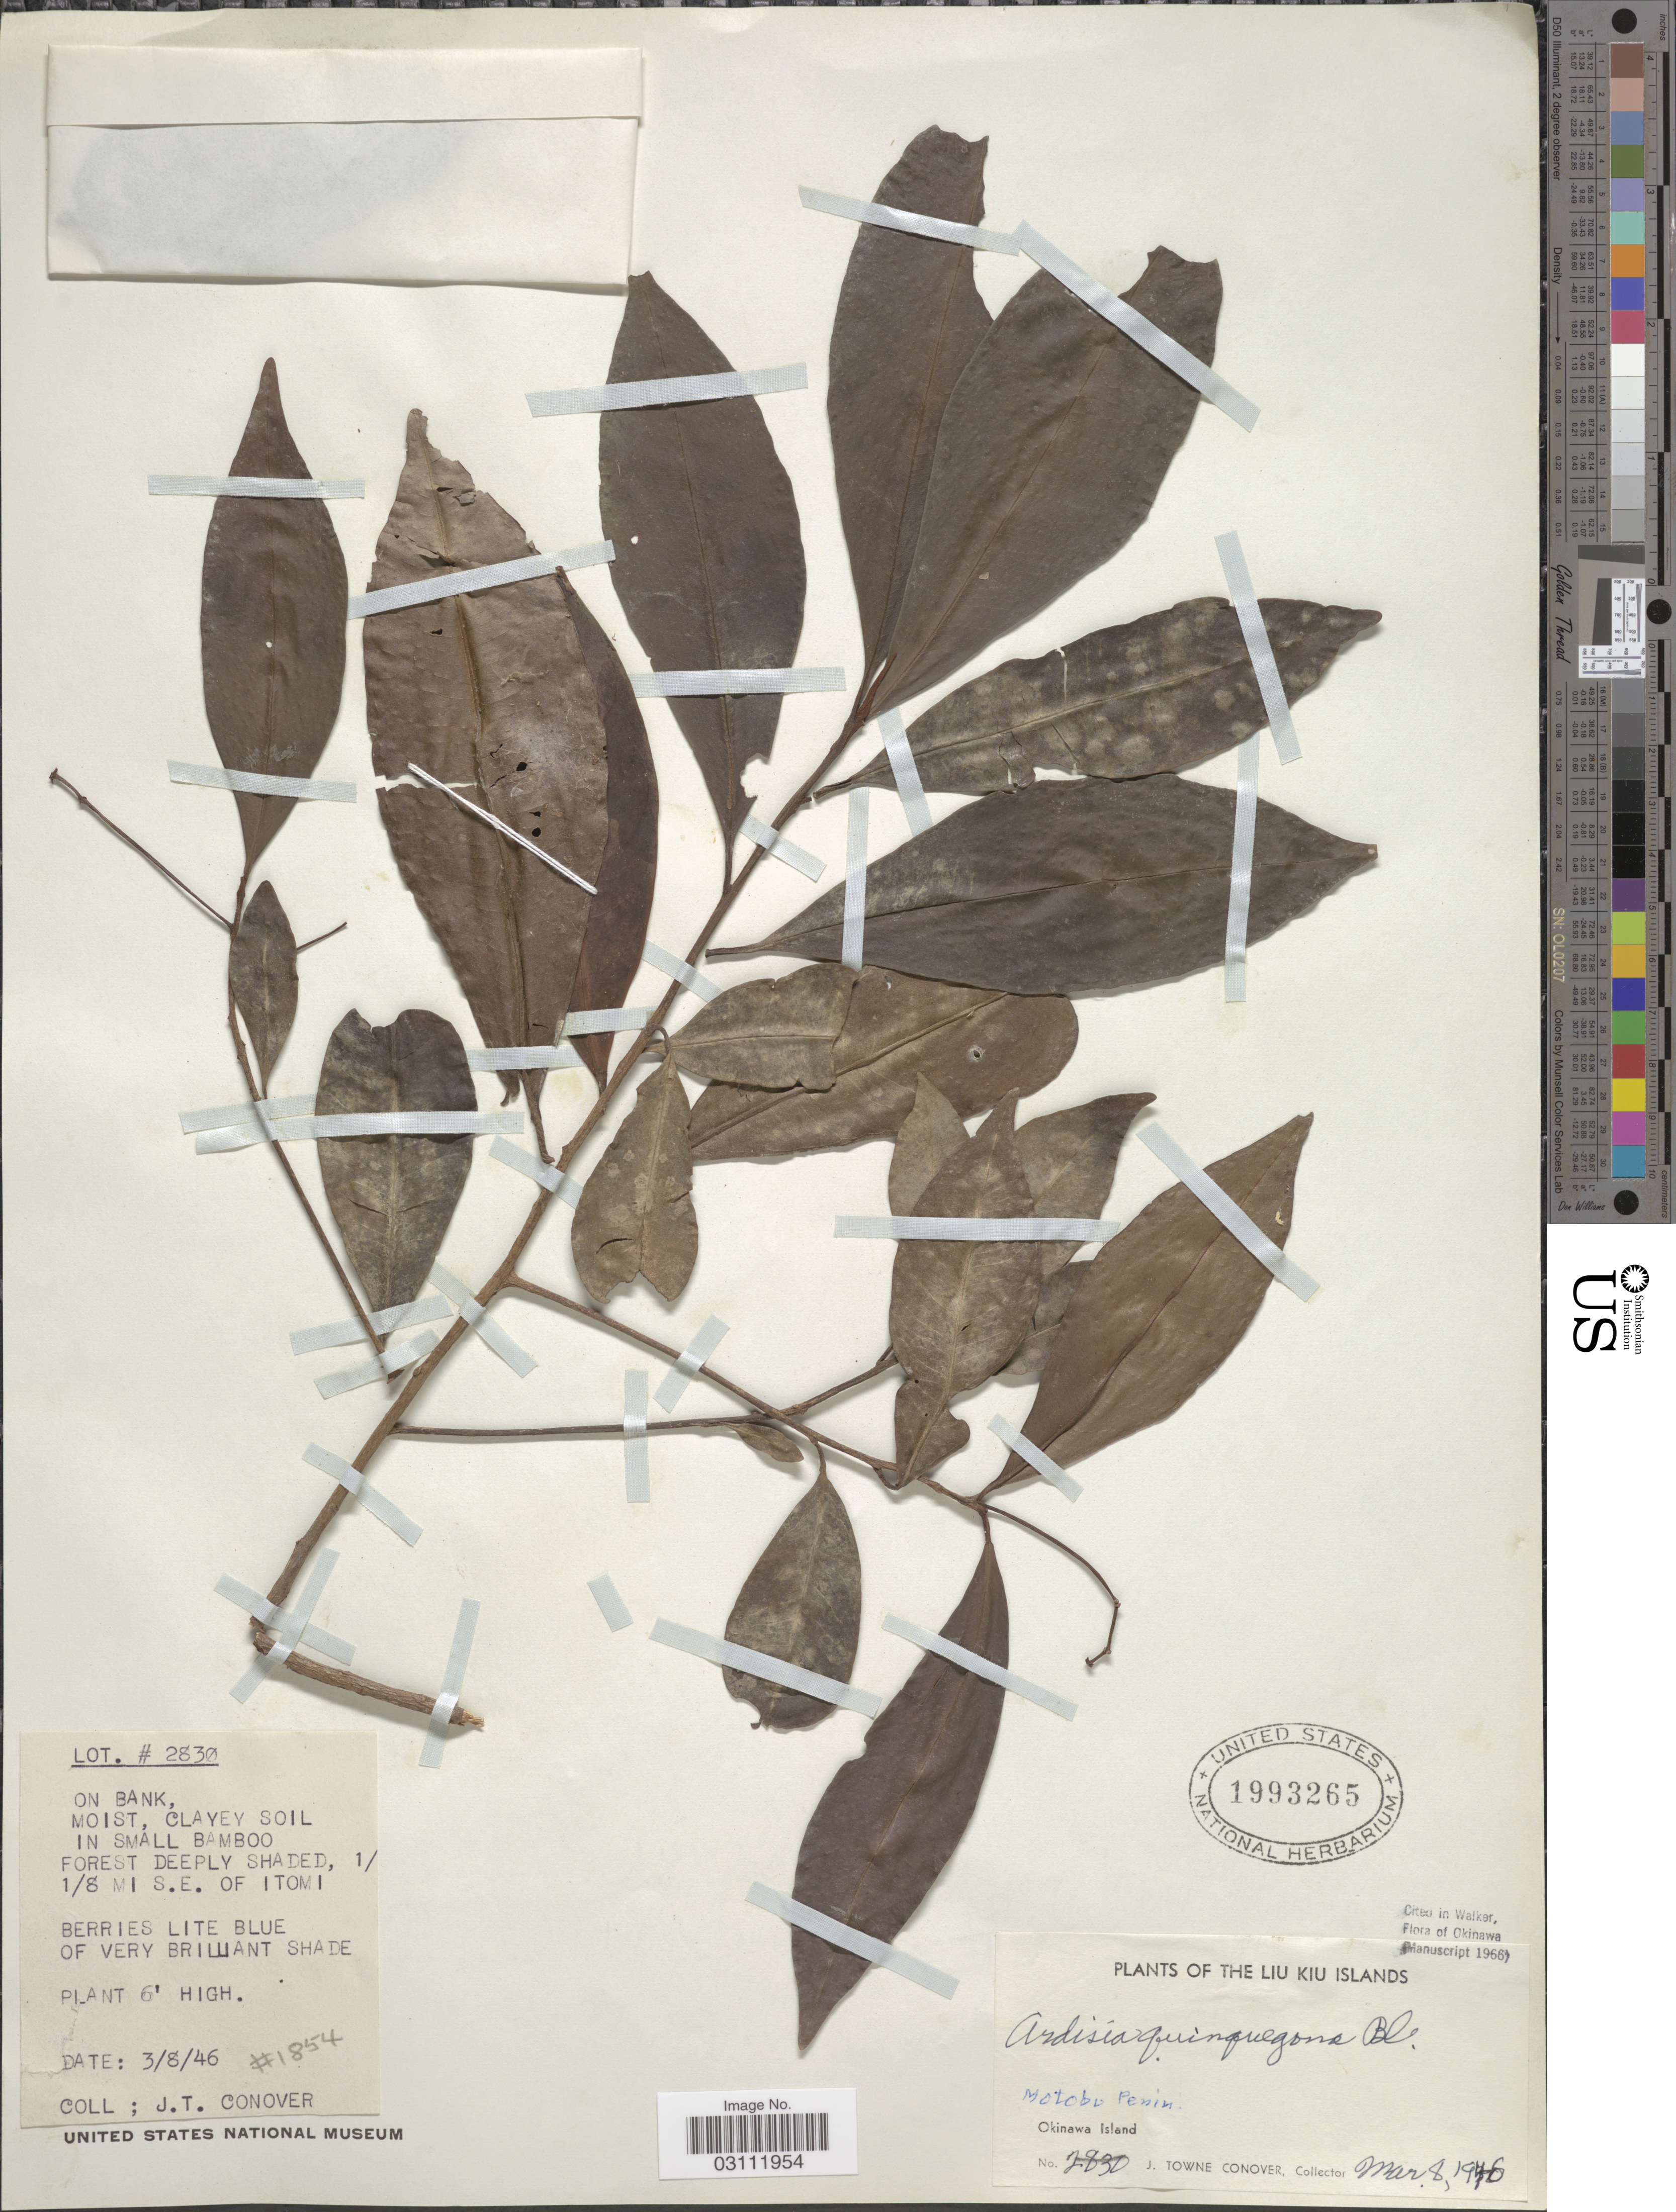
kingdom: Plantae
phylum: Tracheophyta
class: Magnoliopsida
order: Ericales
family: Primulaceae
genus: Ardisia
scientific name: Ardisia quinquegona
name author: Blume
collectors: J. T. Conover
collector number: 2830?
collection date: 1946-03-08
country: Japan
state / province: Okinawa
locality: Liu Kiu Islands. Motobo Penin. 1/ 1/8 Mi S.E. of Itomi.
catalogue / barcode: US 1993265